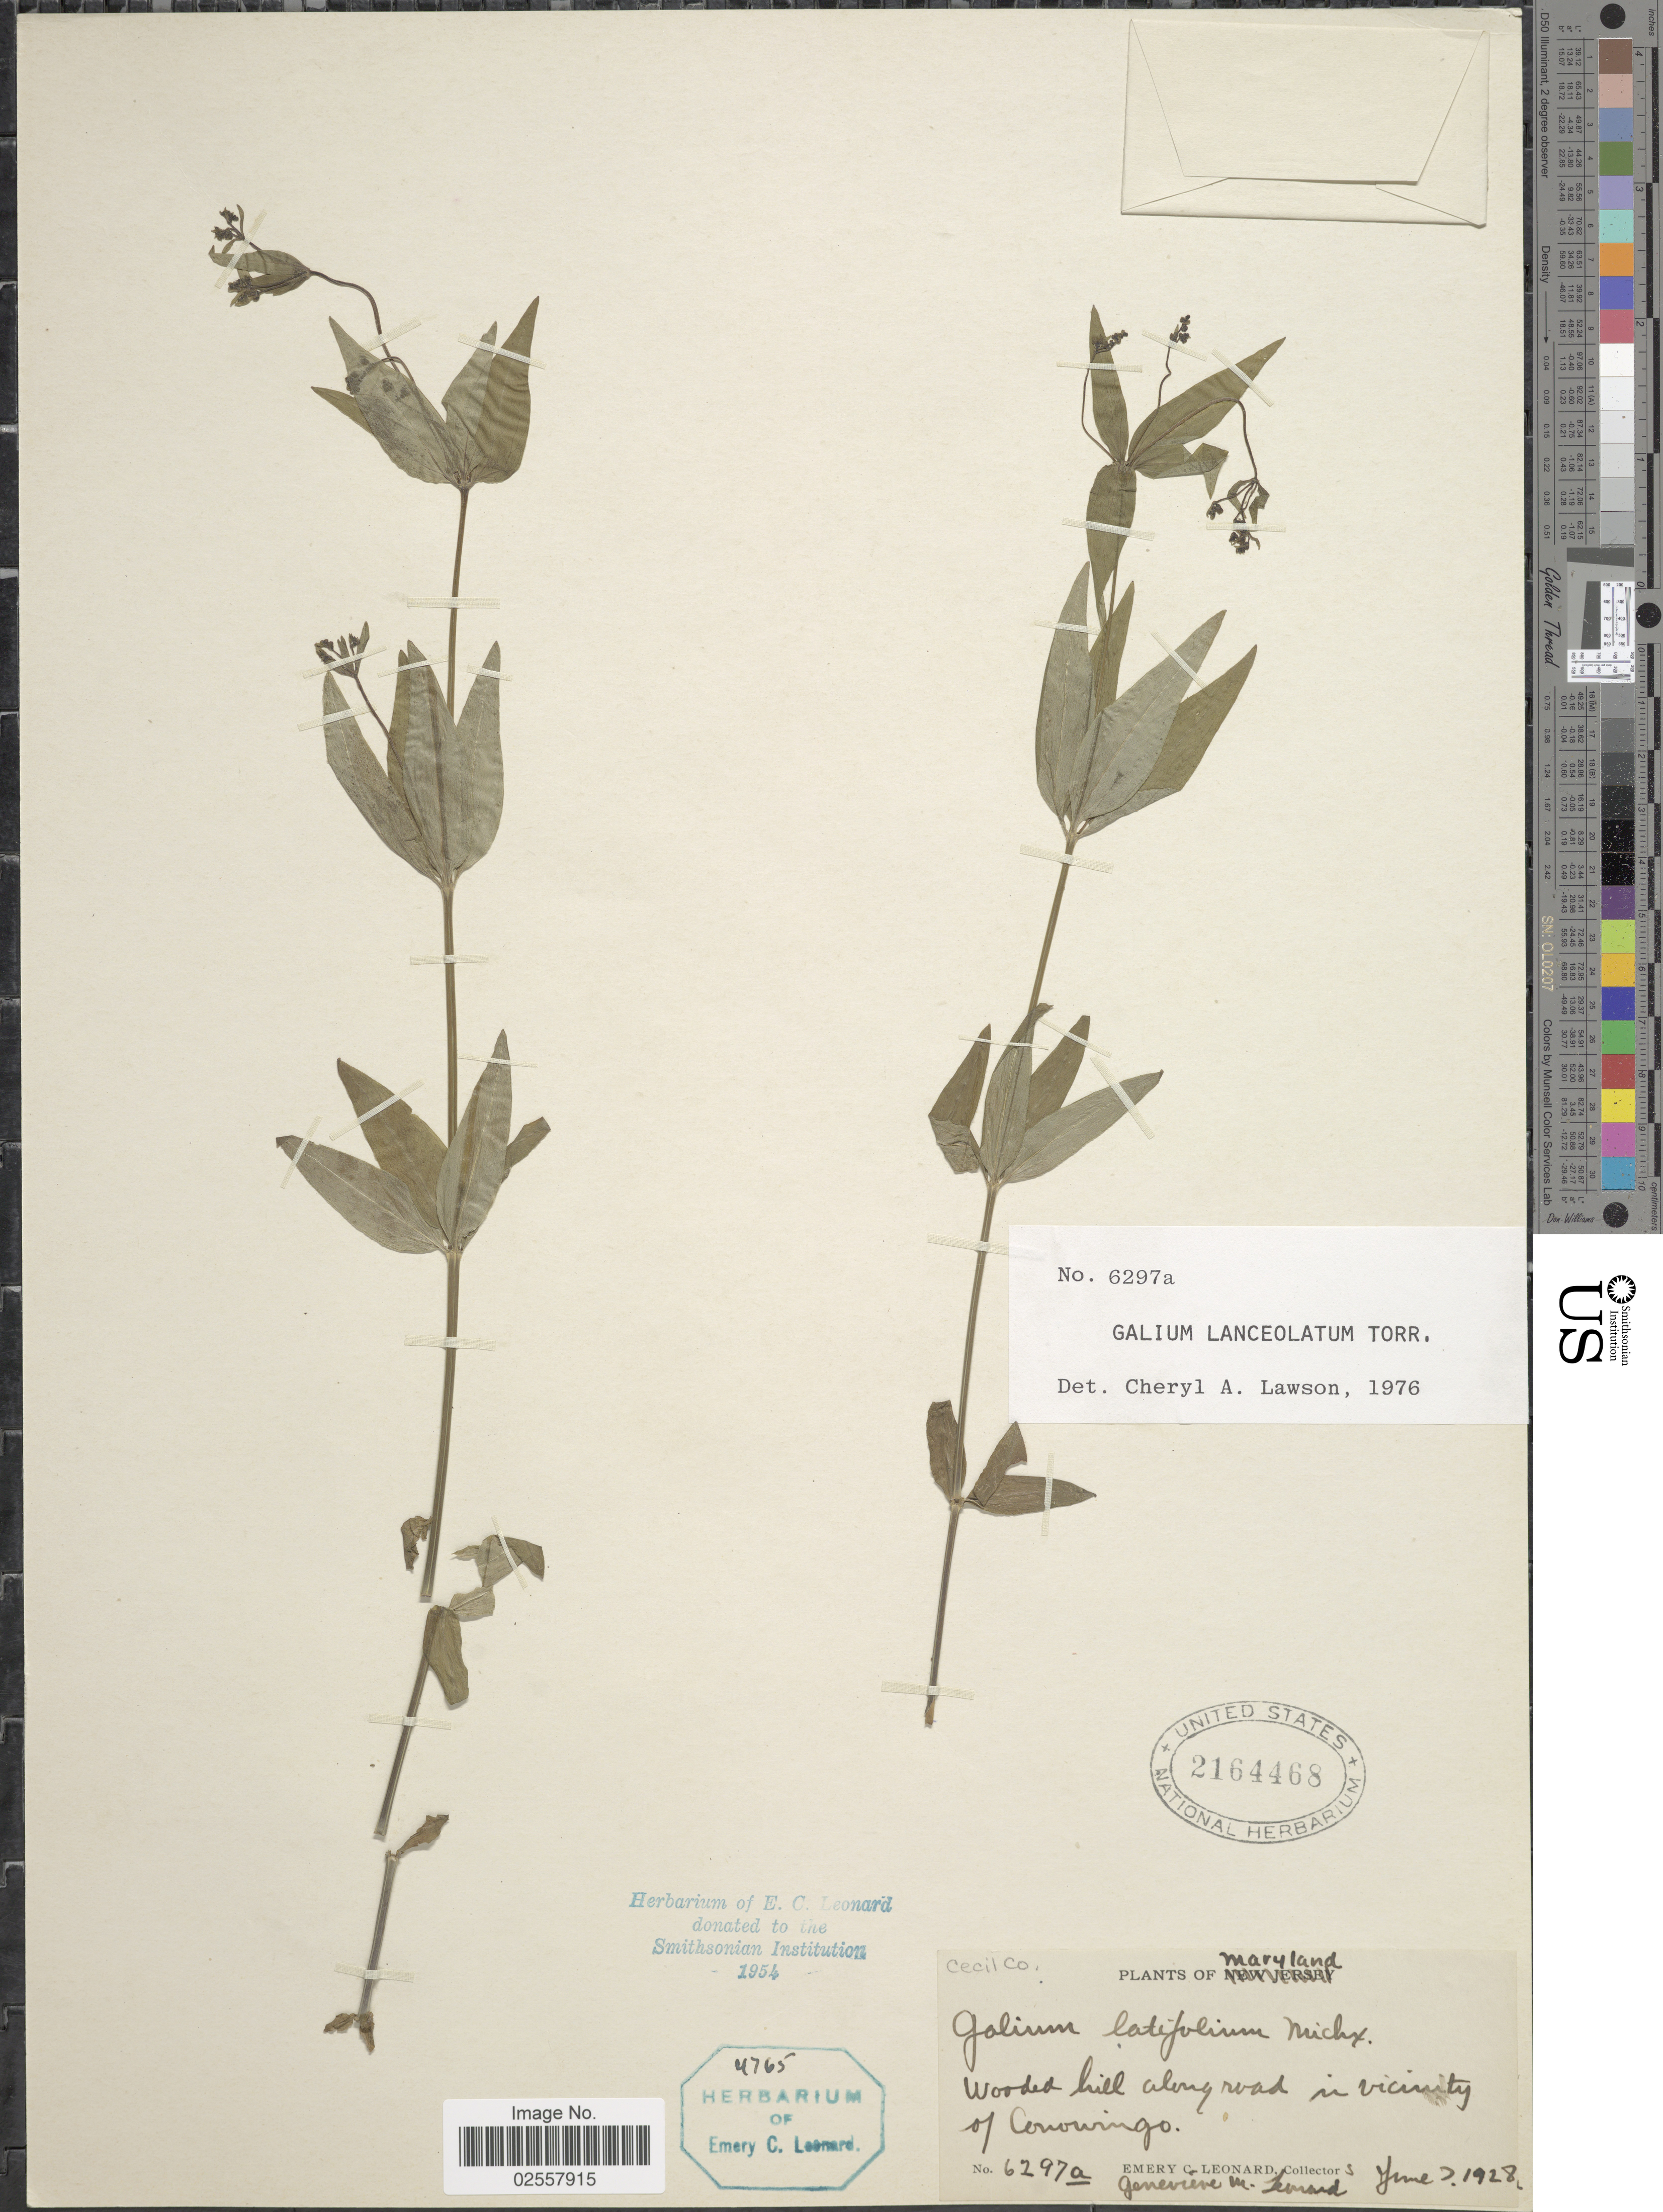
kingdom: Plantae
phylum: Tracheophyta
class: Magnoliopsida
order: Gentianales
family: Rubiaceae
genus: Galium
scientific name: Galium lanceolatum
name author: (Torr. & A. Gray) Torr.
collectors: E. C. Leonard & G. M. Leonard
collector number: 6297a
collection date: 1928-06-07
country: United States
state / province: Maryland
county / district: Cecil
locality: Wooded hill along road in vicinity of Conowingo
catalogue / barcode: US 2164468